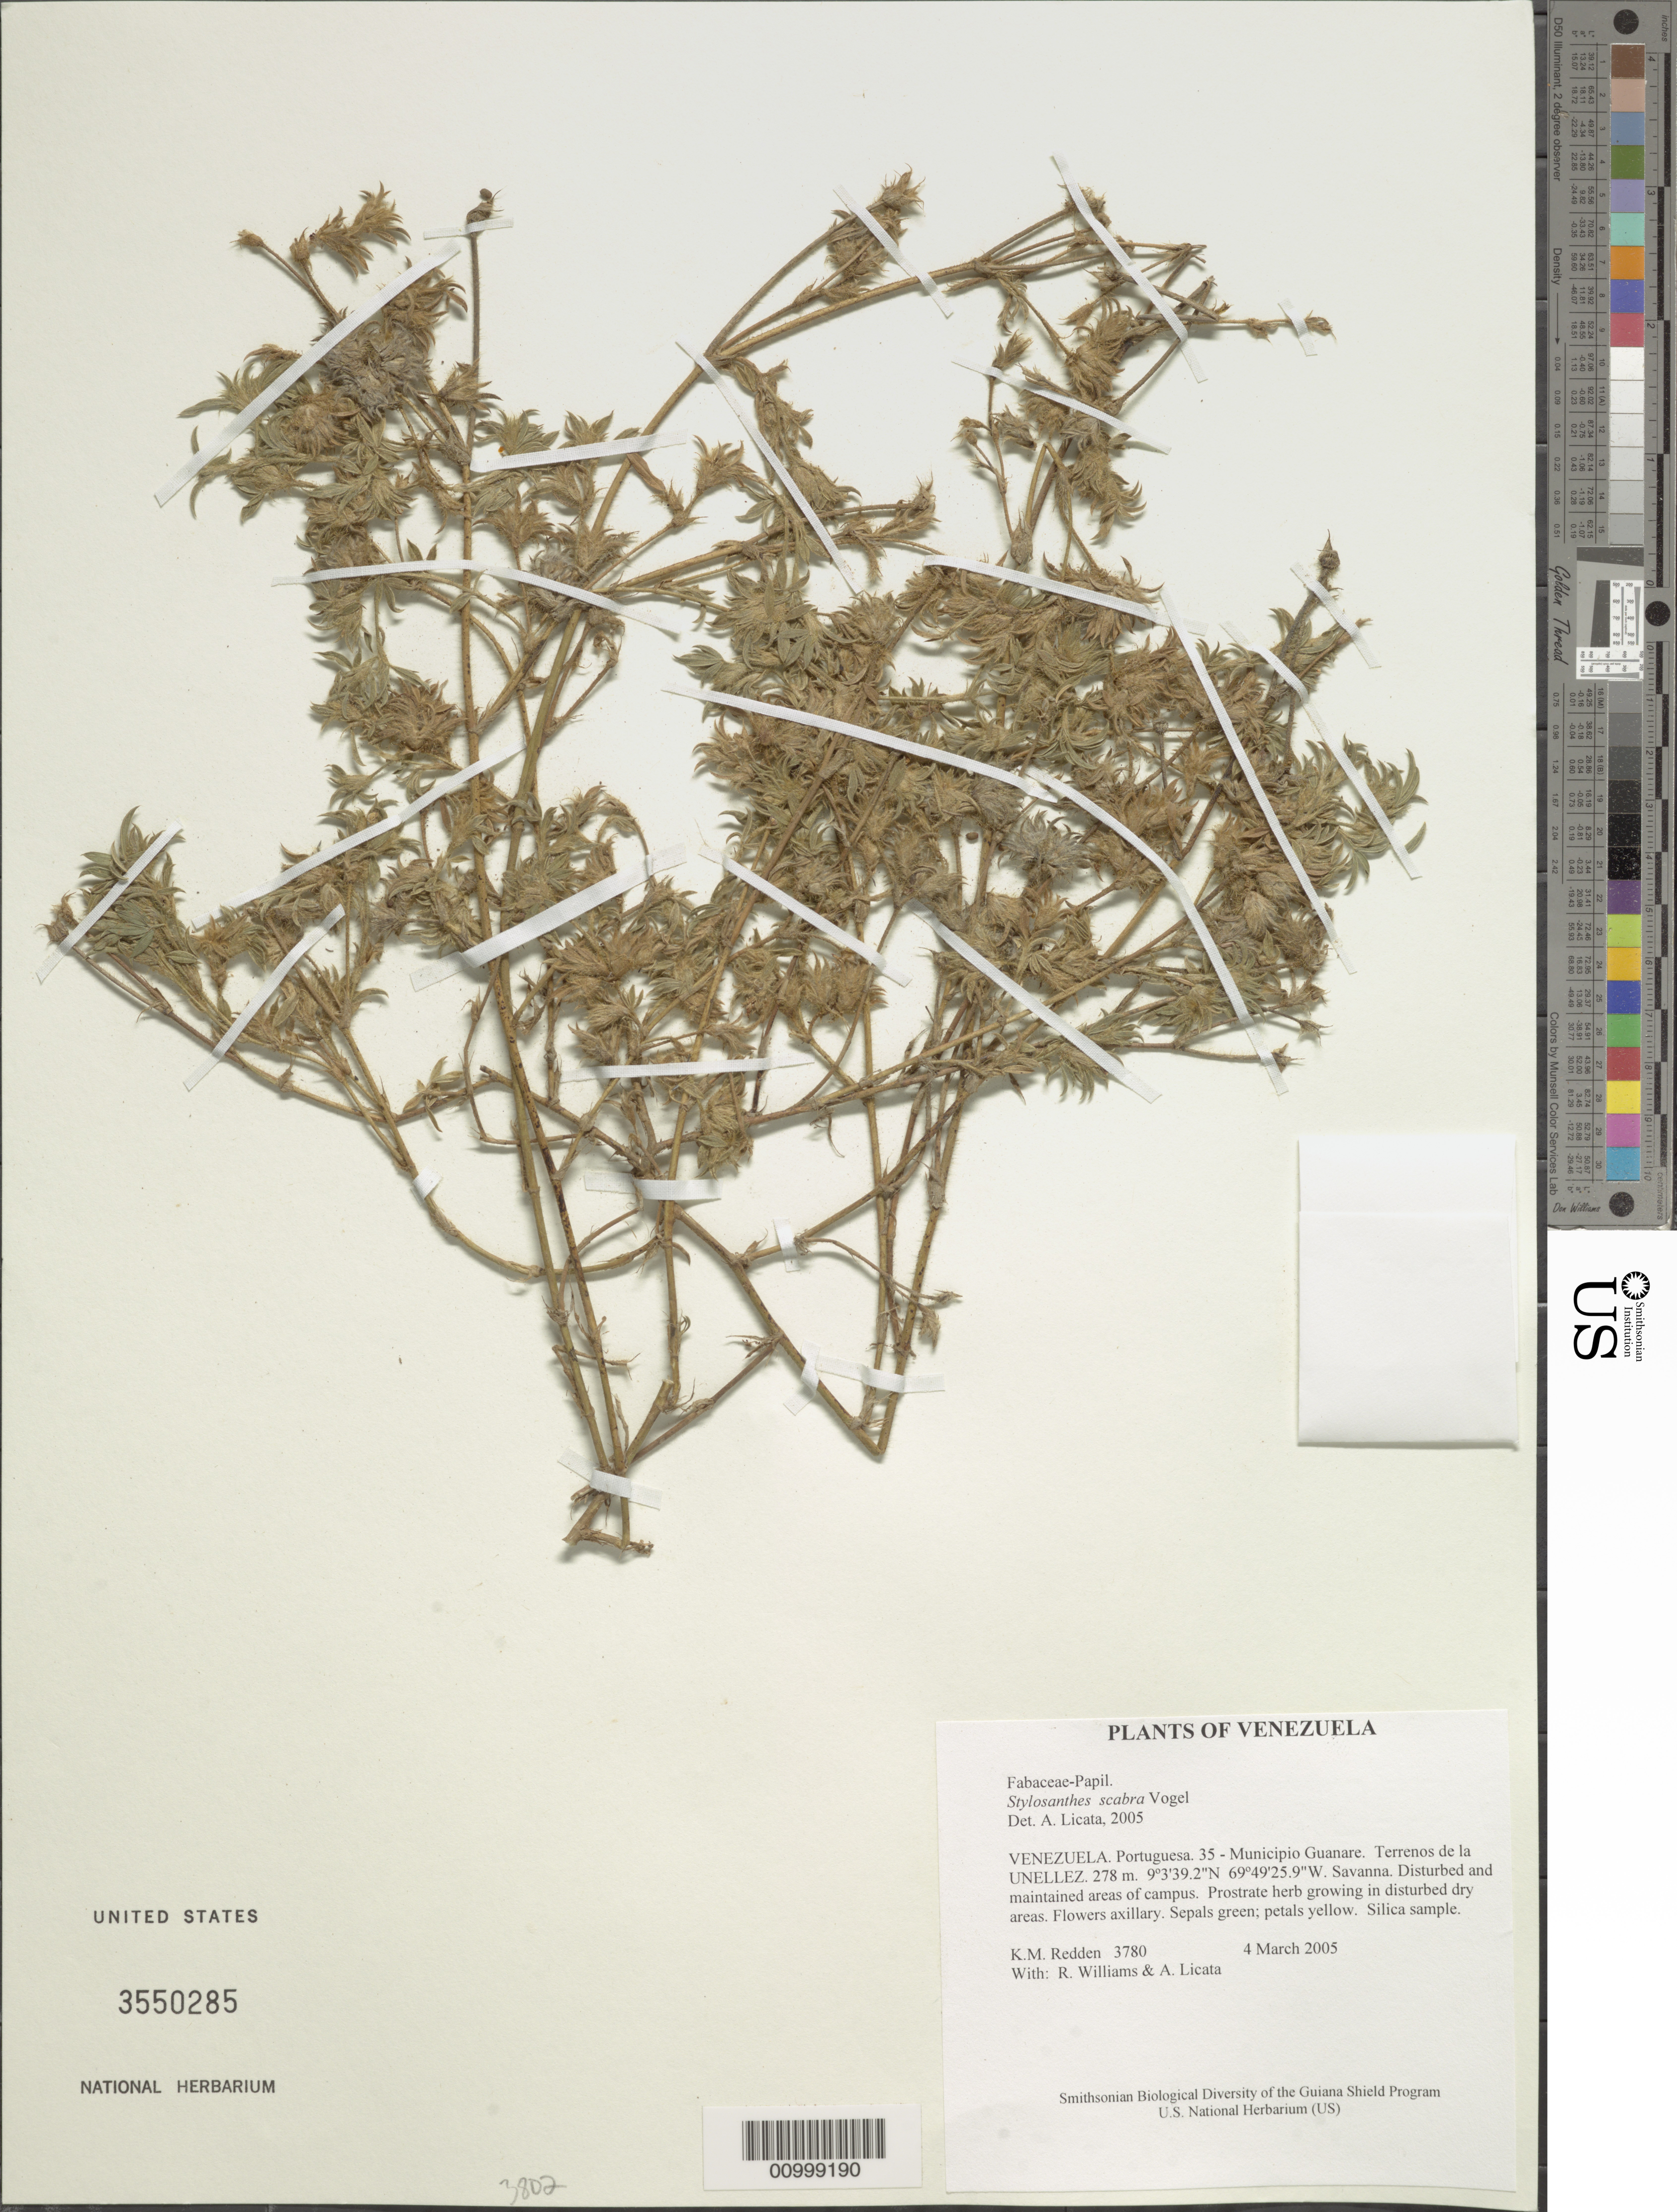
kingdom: Plantae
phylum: Tracheophyta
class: Magnoliopsida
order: Fabales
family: Fabaceae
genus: Stylosanthes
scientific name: Stylosanthes scabra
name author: Vogel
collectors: K. M. Redden, R. Williams & A. Licata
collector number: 3780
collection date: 2005-03-04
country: Venezuela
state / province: Portuguesa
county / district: Guanare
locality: Terrenos de la UNELLEZ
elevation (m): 278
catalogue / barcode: US 3550285